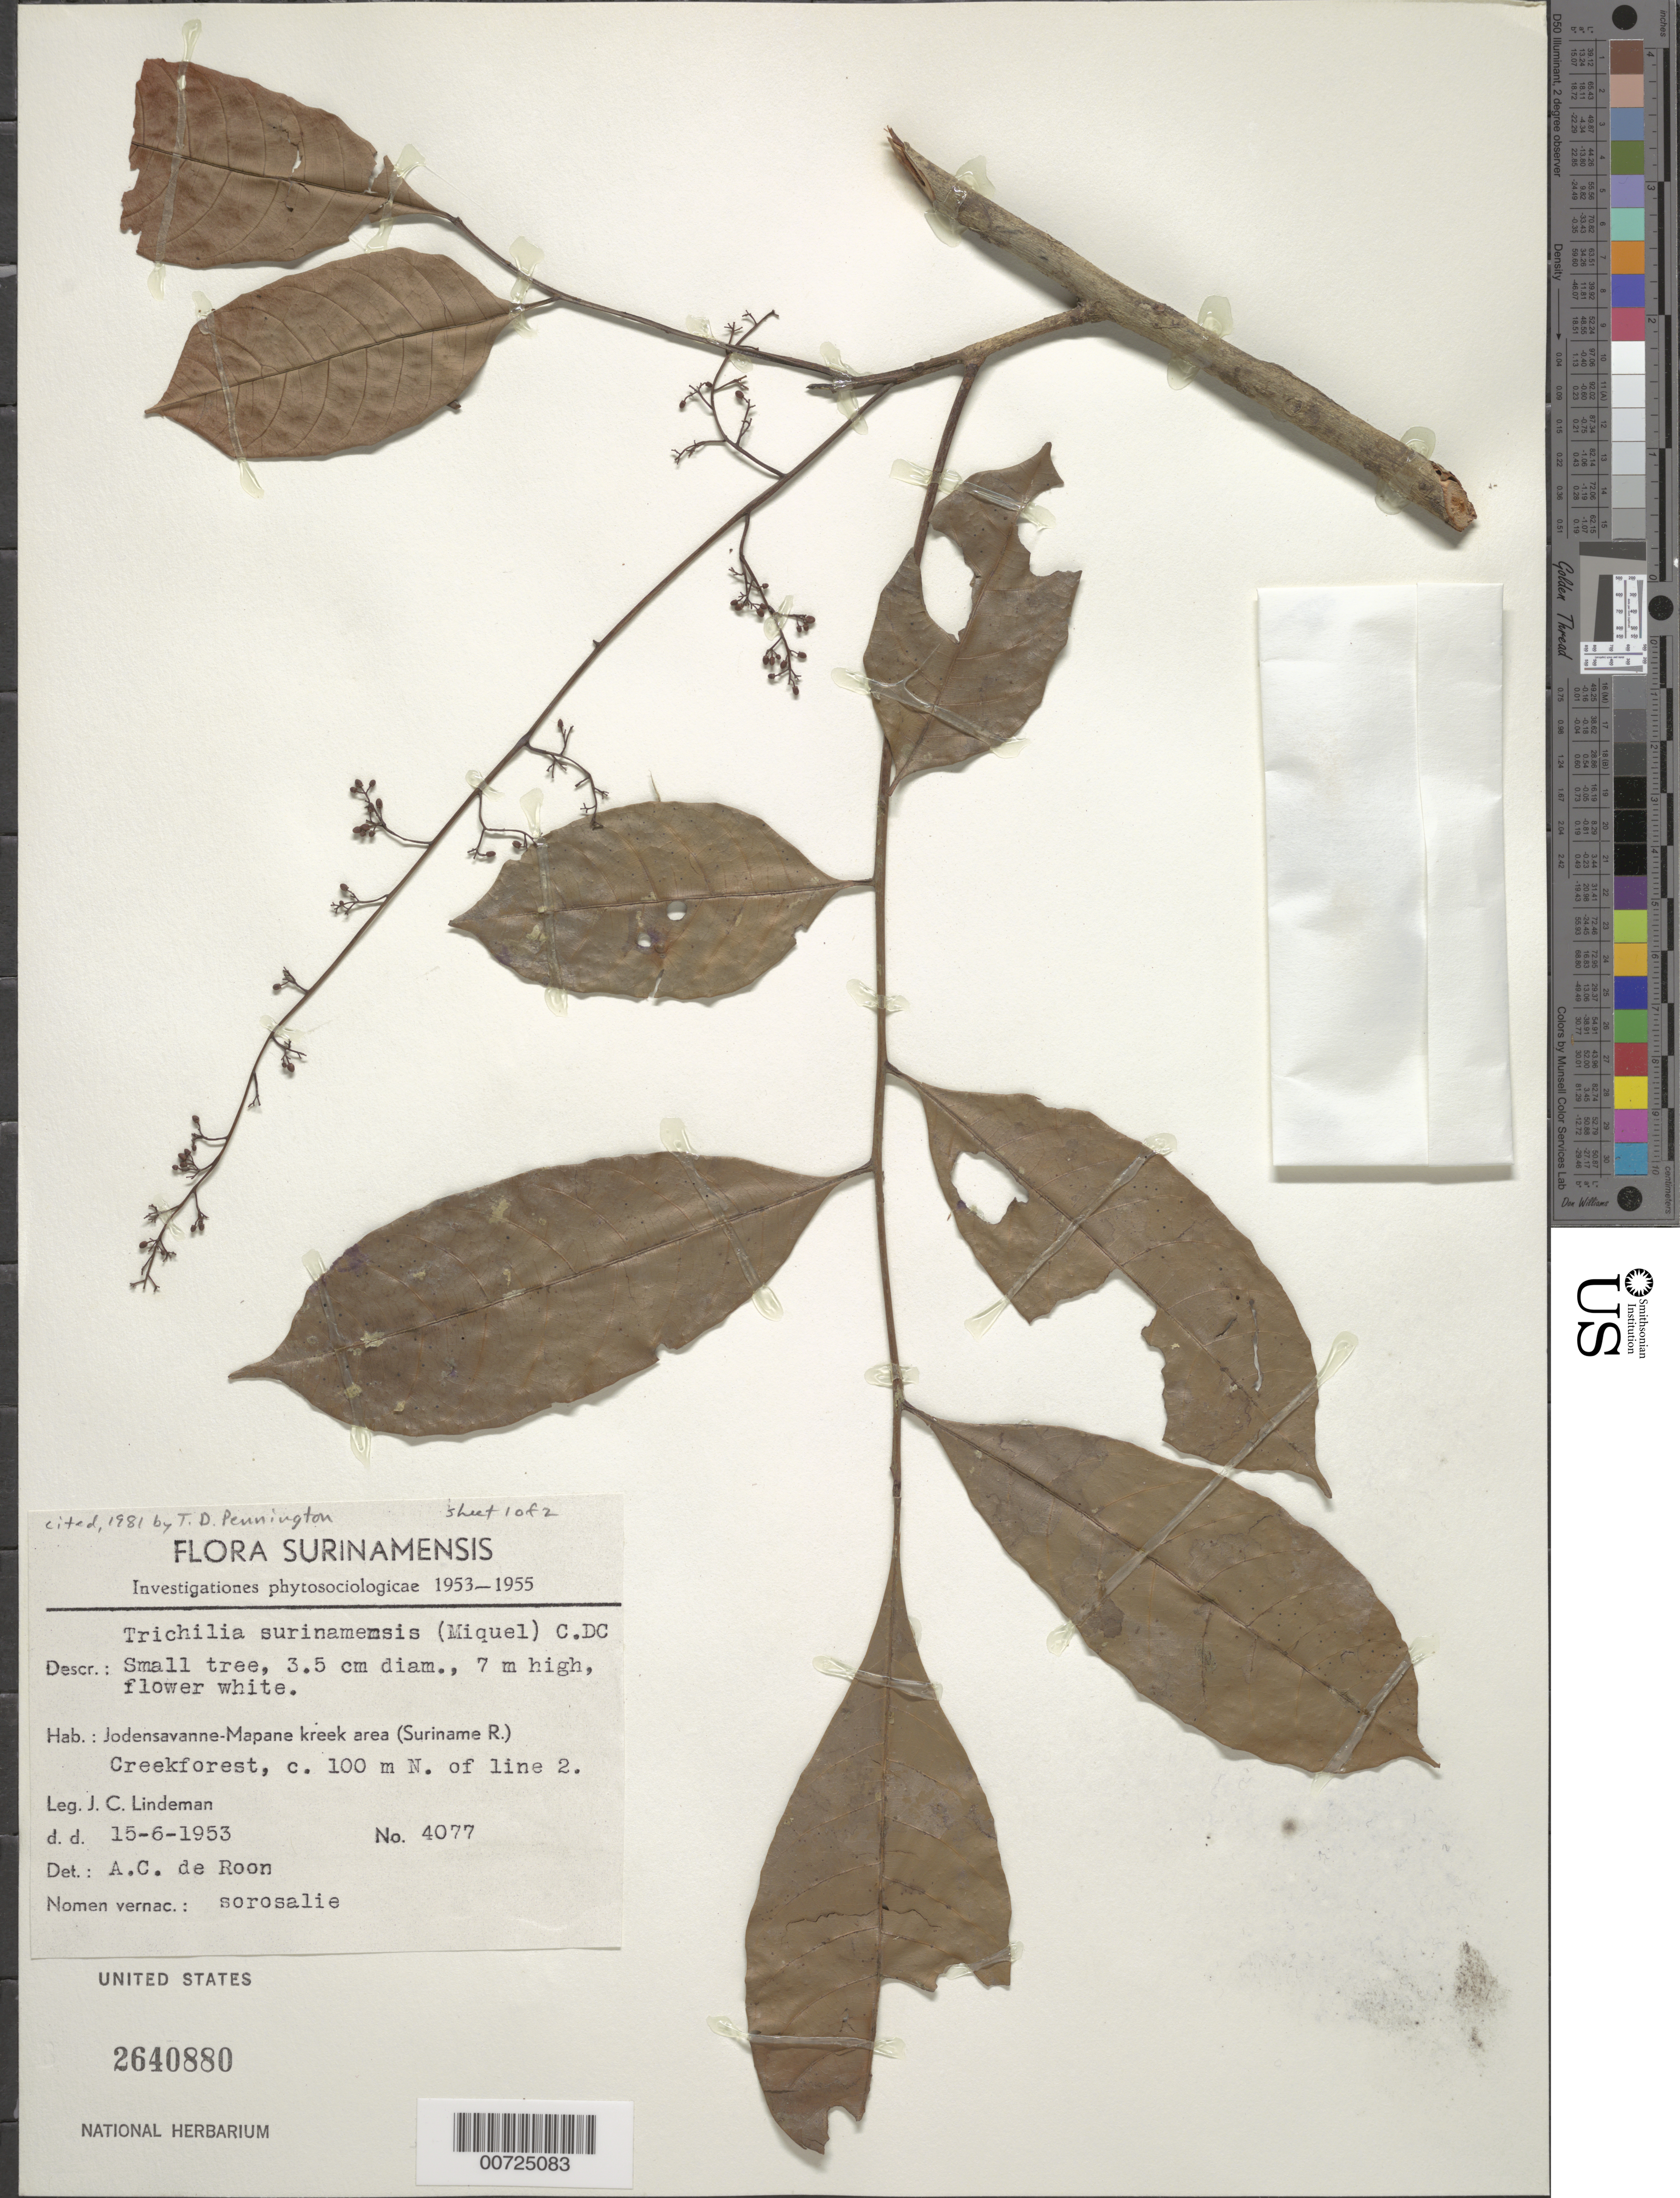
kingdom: Plantae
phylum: Tracheophyta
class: Magnoliopsida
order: Sapindales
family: Meliaceae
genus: Trichilia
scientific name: Trichilia surinamensis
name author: (Miq.) C. DC.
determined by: Pennington, T. D., (K)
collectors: J. C. Lindeman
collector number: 4077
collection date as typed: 15-Jun-53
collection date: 1953-06-15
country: Suriname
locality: Jodensavanne-Mapane kreek area (Suriname River)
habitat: Creek forest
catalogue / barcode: US 2640880